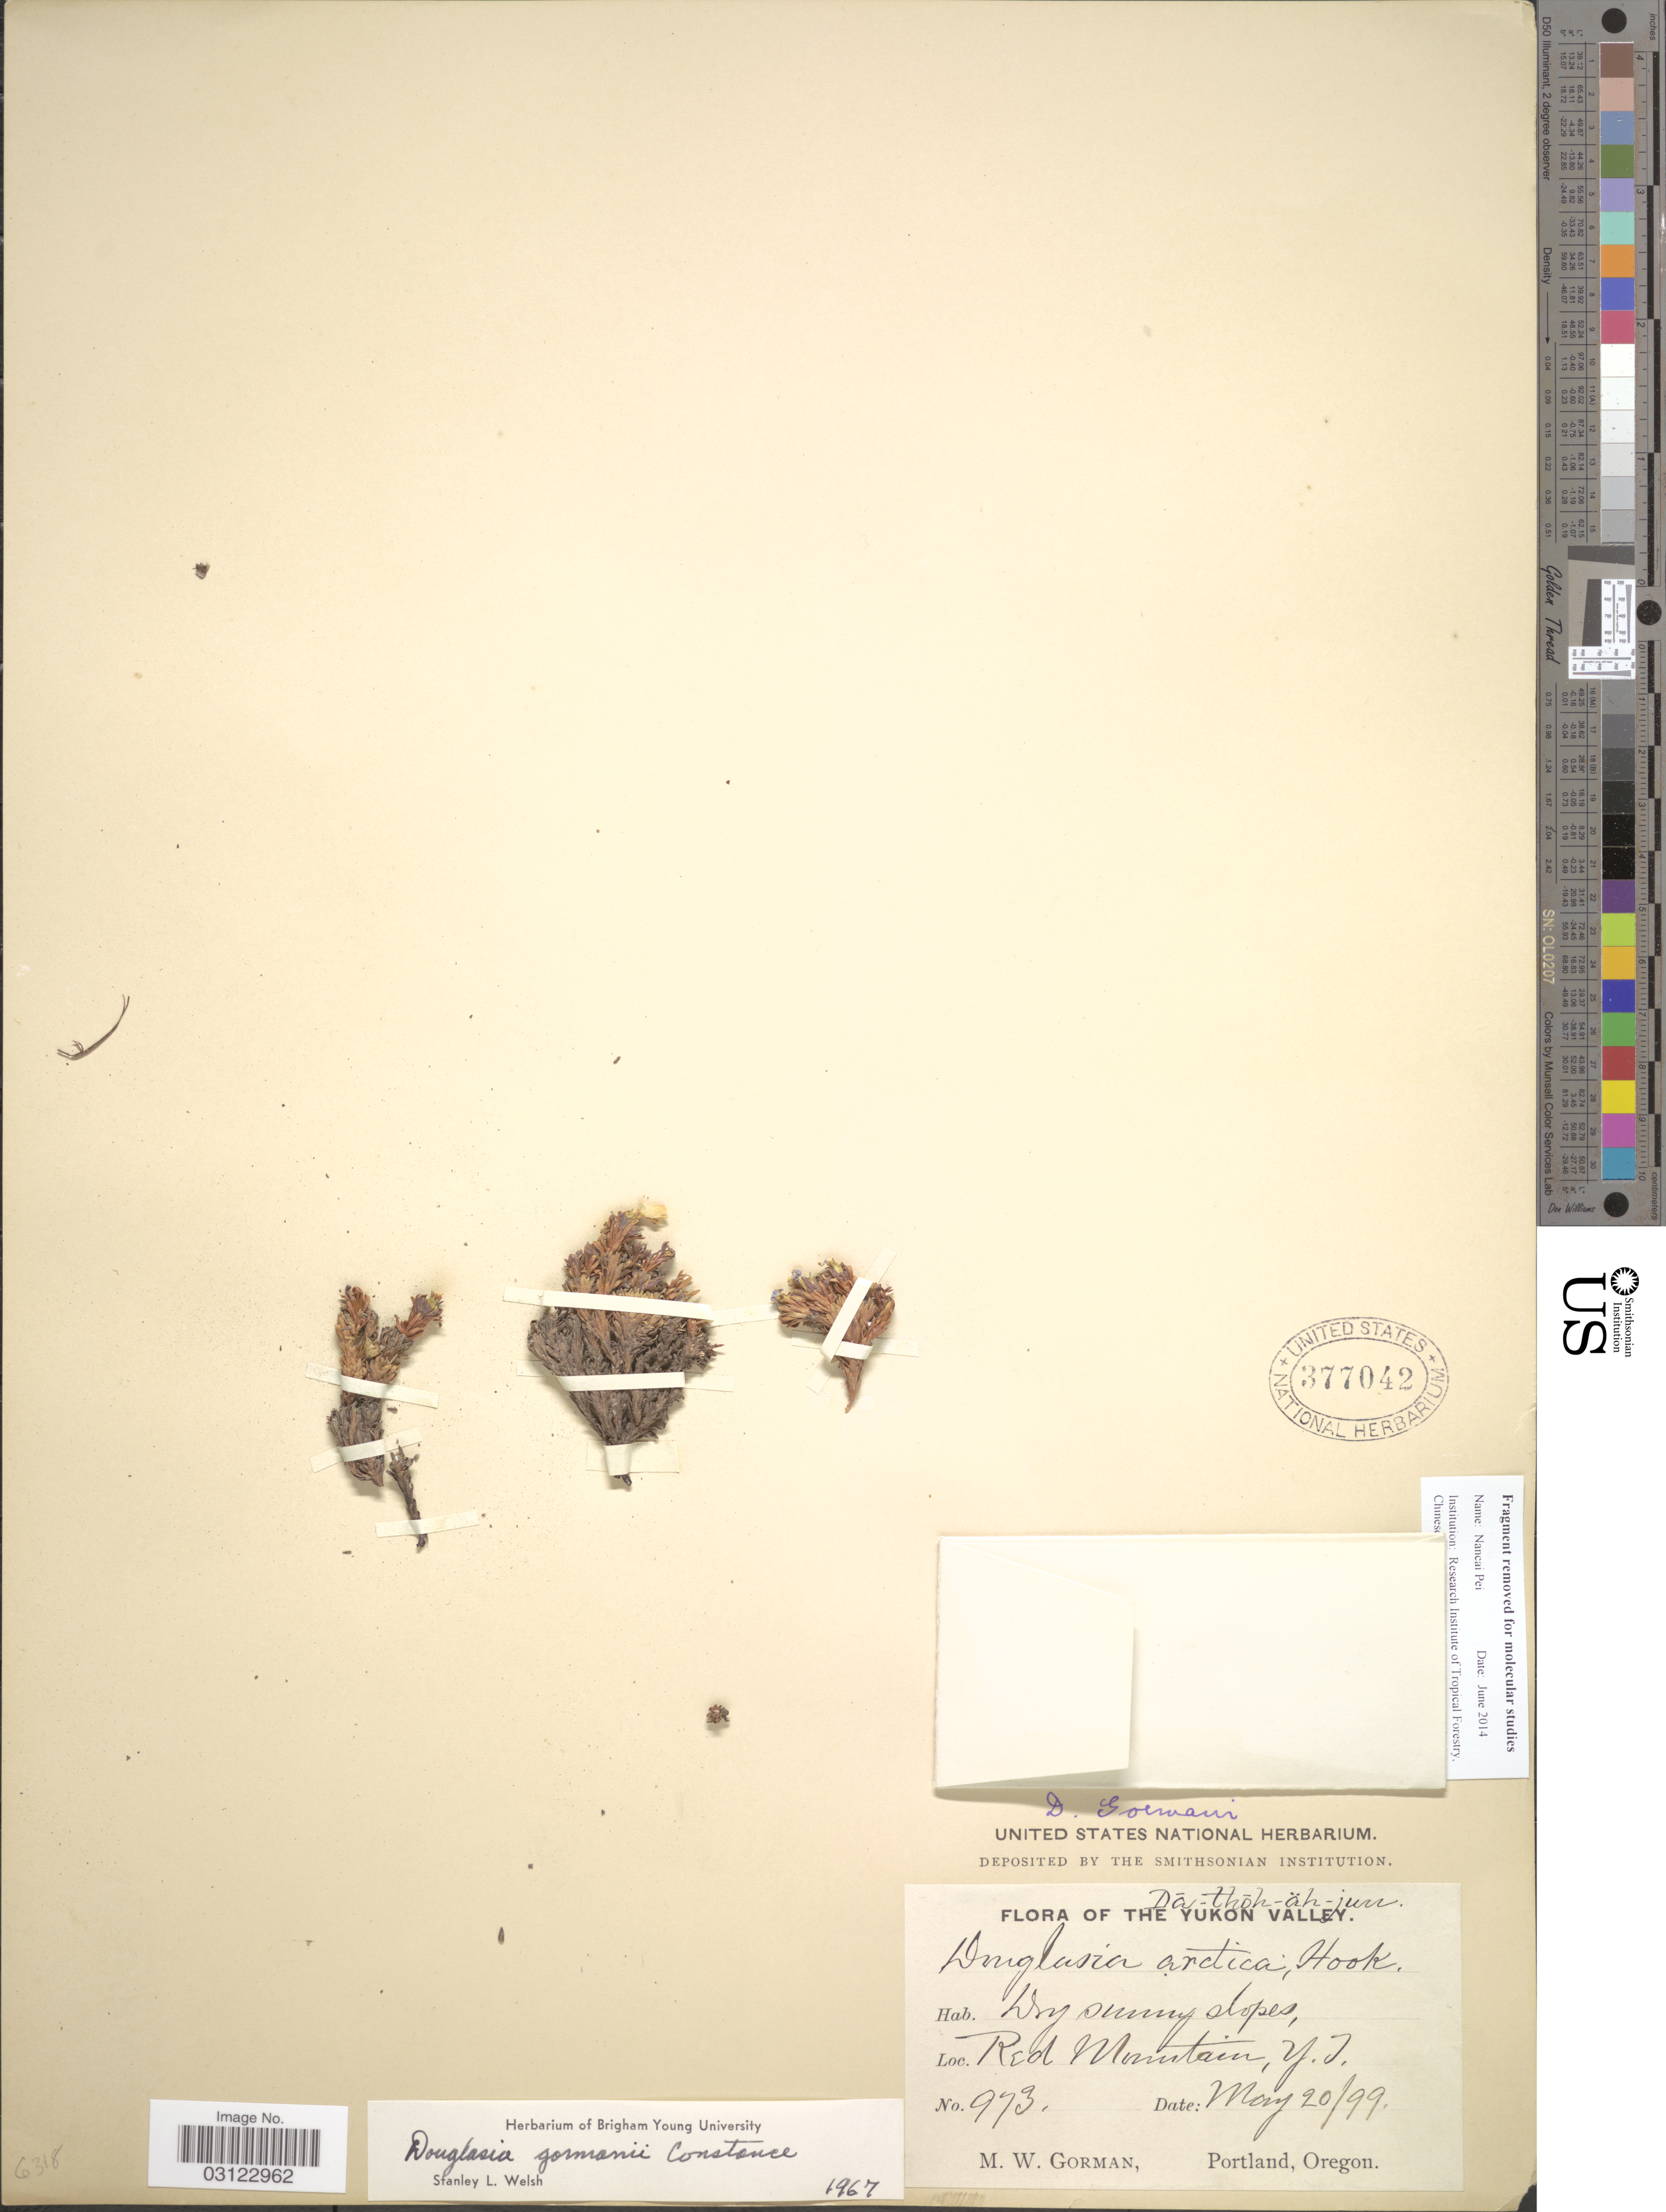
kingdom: Plantae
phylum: Tracheophyta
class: Magnoliopsida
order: Ericales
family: Primulaceae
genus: Douglasia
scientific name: Douglasia gormanii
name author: Constance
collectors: M. W. Gorman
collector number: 973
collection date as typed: Transcribed d/m/y: 20/5/99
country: Canada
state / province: Yukon Territory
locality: Dá-thóh-äh-jun [unsure placement]. The Yukon Valley. Red Mountain.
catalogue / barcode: US 377042